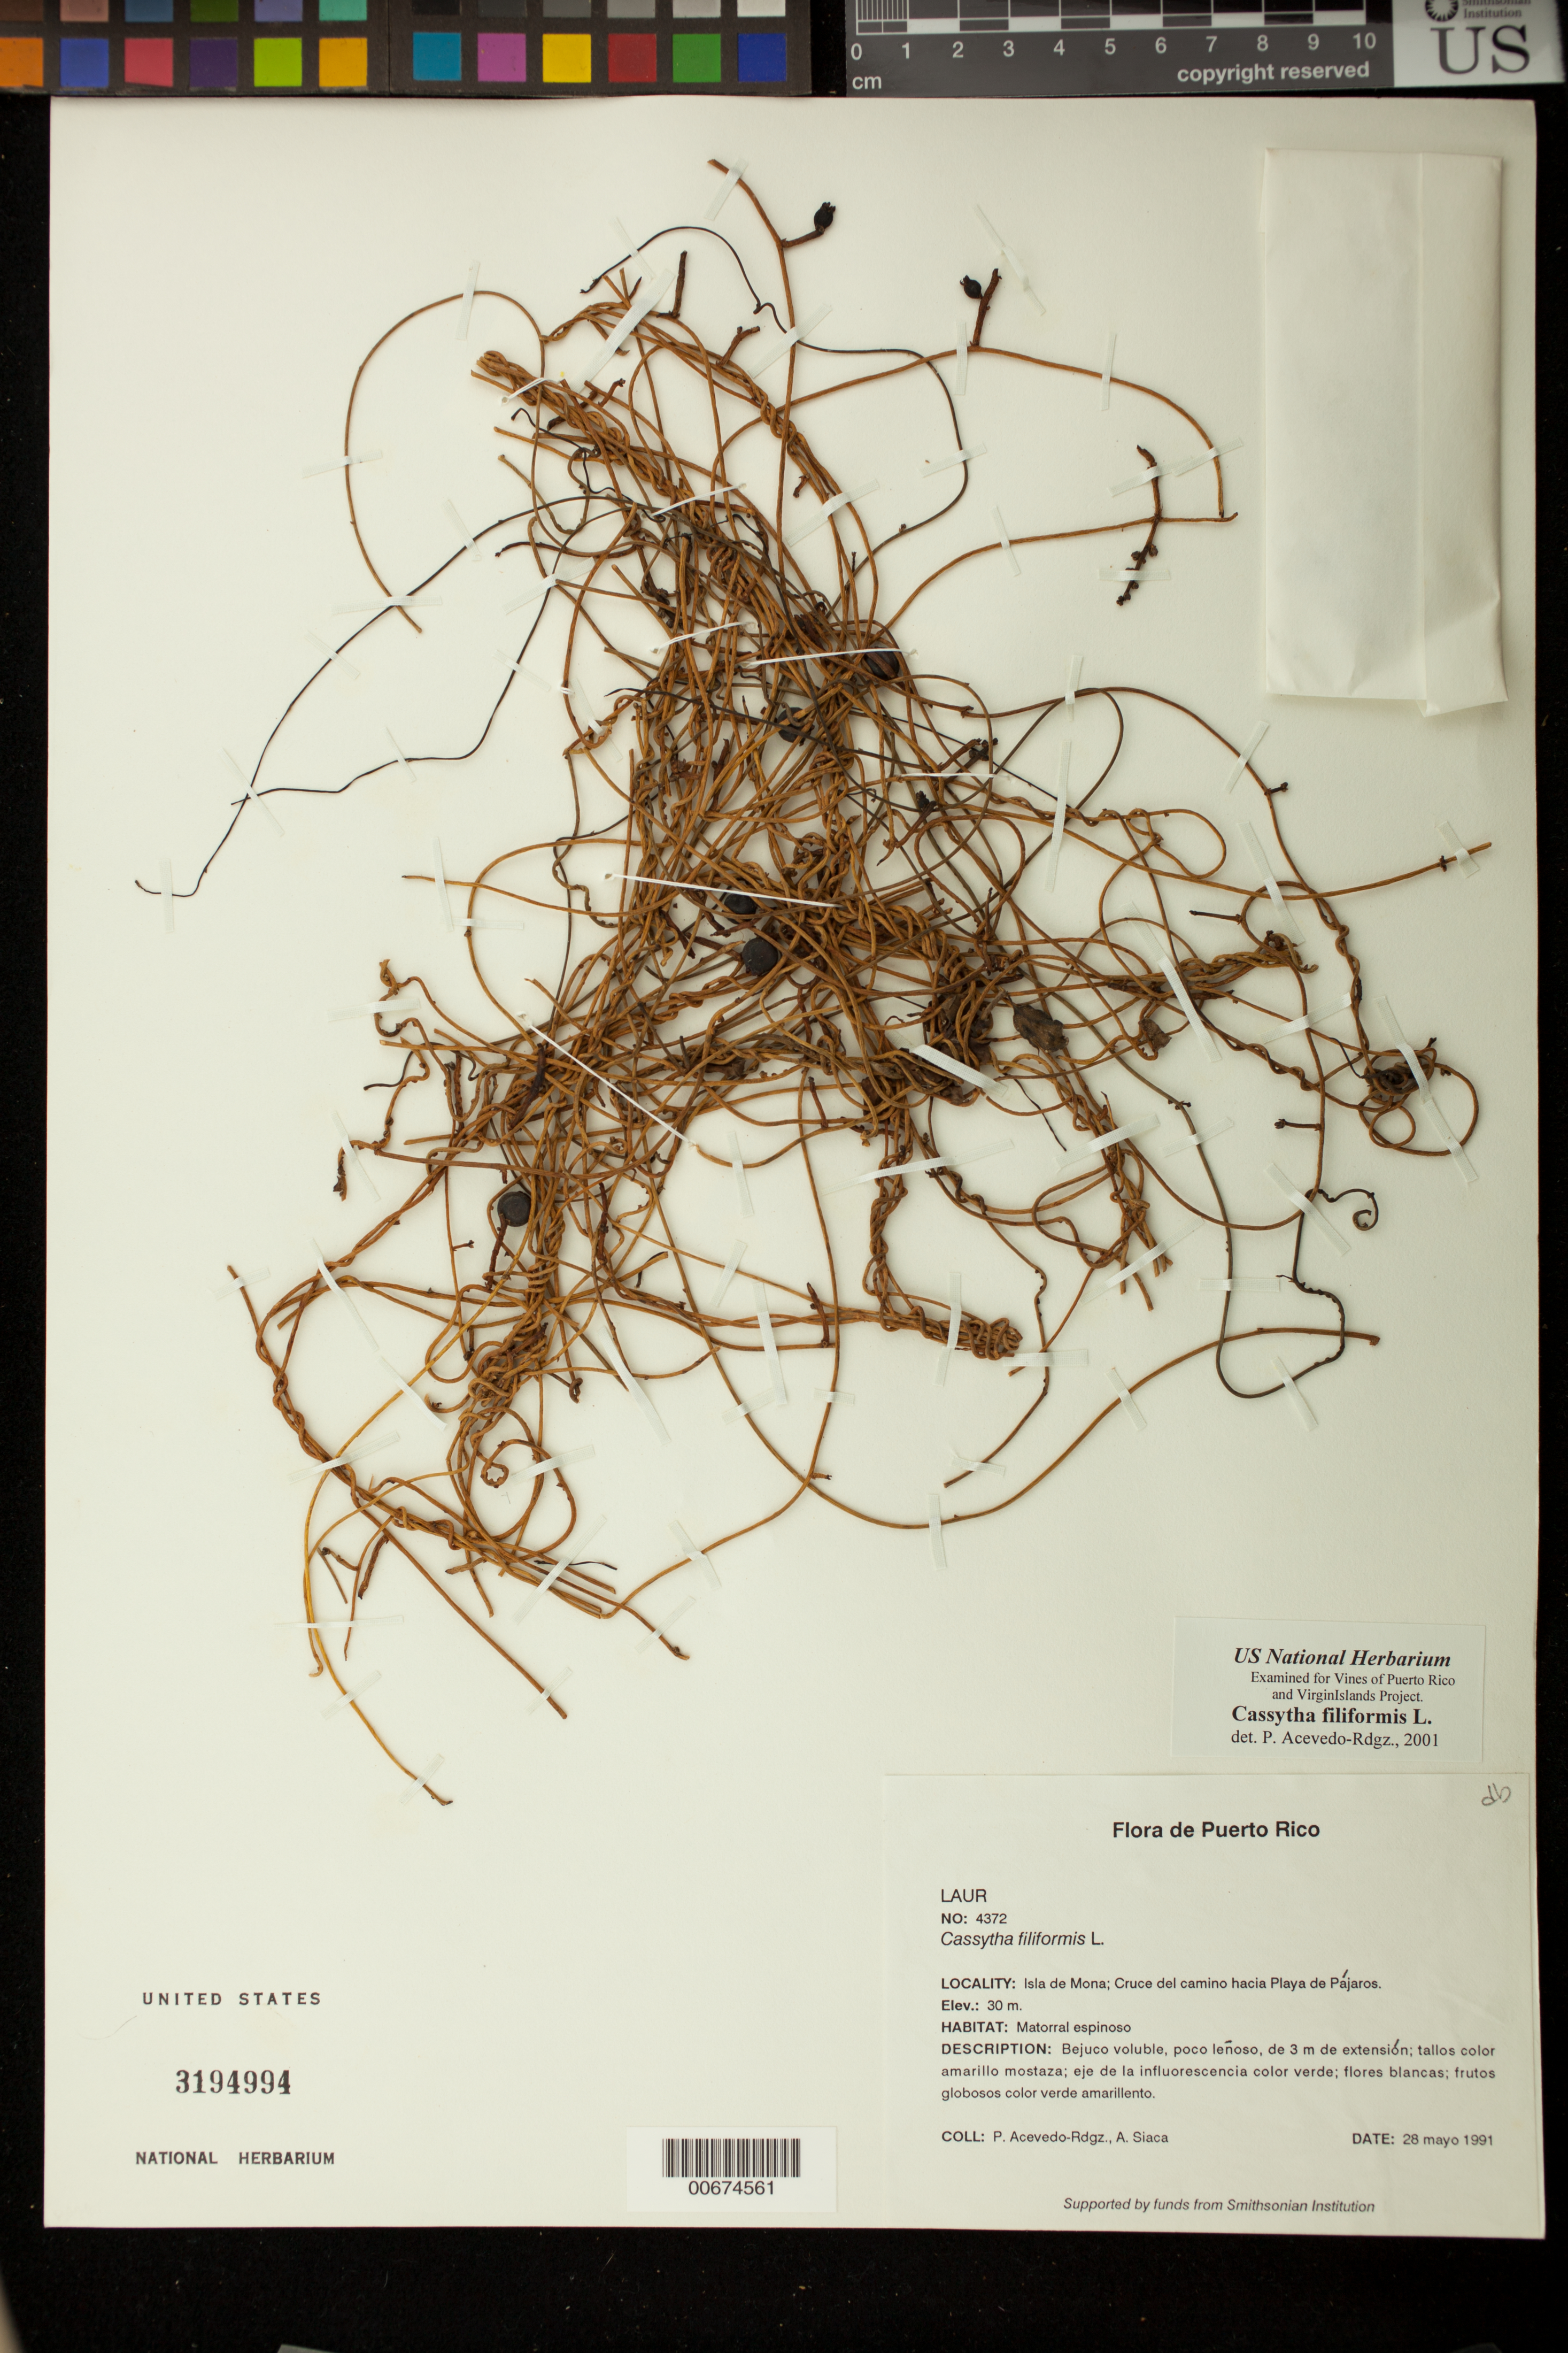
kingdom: Plantae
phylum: Tracheophyta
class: Magnoliopsida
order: Laurales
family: Lauraceae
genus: Cassytha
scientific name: Cassytha filiformis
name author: L.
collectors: P. Acevedo-Rodr. & A. Siaca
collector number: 4372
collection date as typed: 28 May 1991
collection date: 1991-05-28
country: Puerto Rico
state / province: Mayaguëz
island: Mona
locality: Isla de Mona; Cruce del camino hacia Playa de Pajaros.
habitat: Matorral espinoso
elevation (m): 30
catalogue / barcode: US 3194994